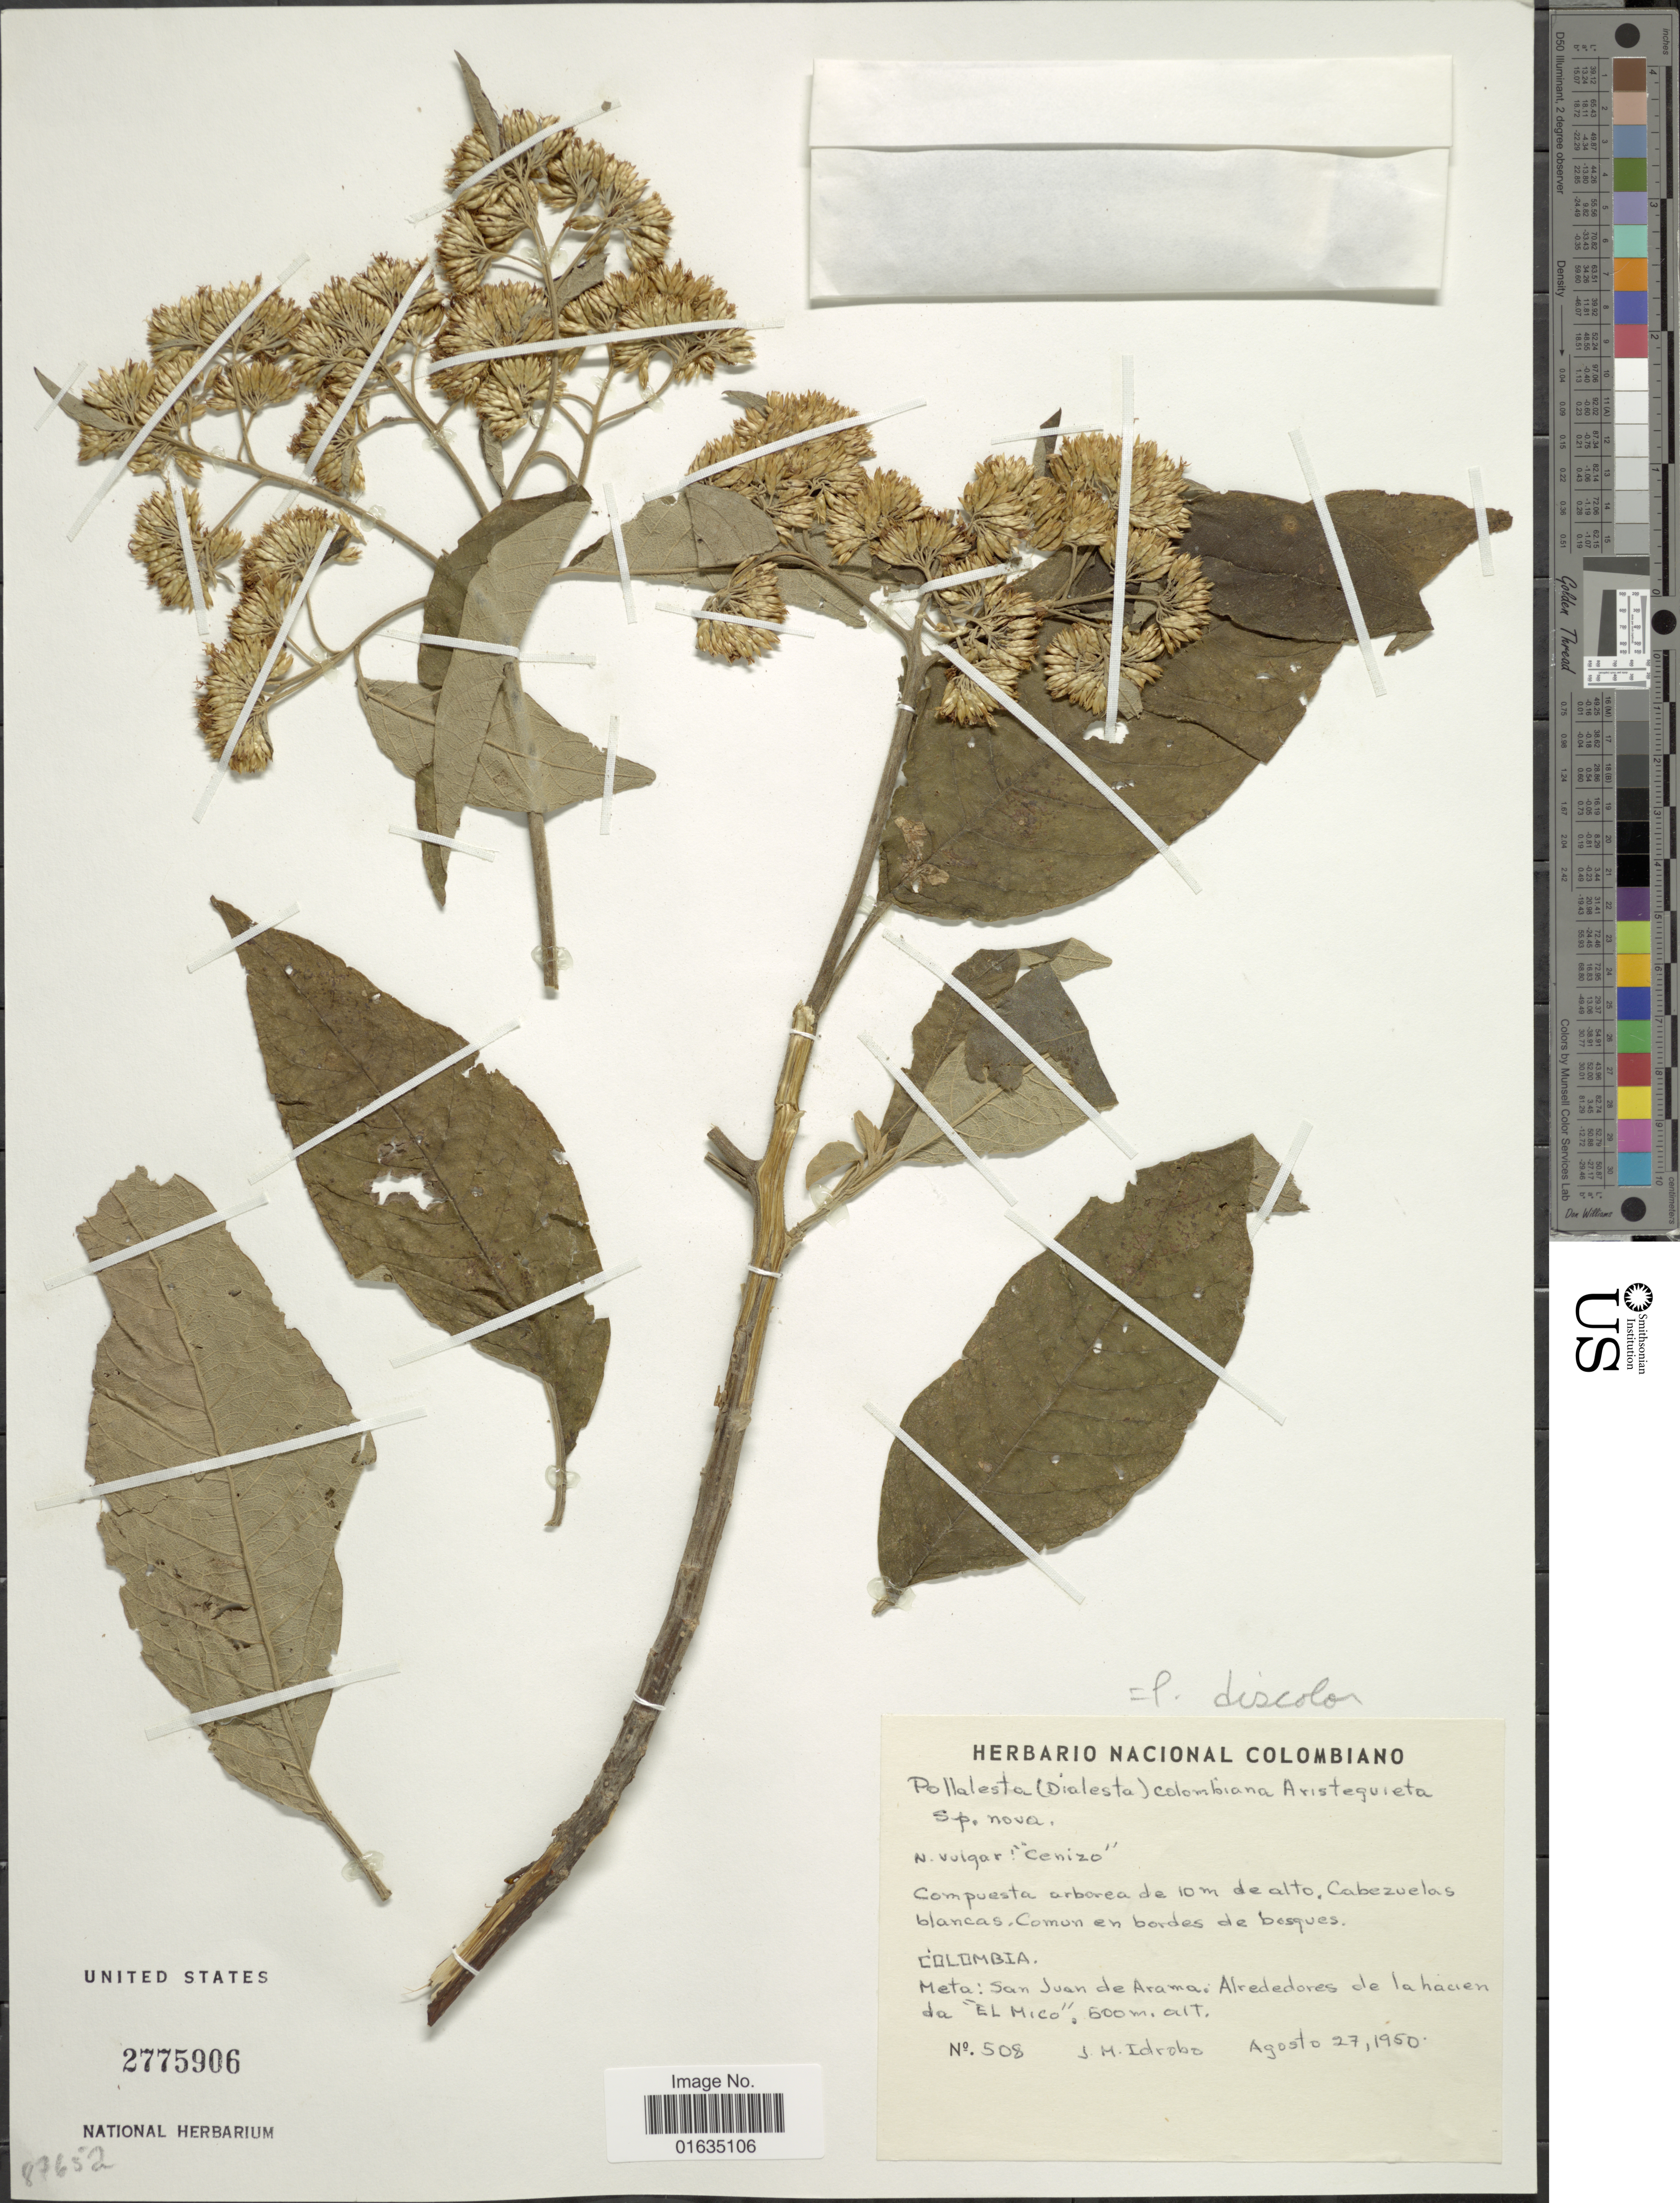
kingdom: Plantae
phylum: Tracheophyta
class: Magnoliopsida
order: Asterales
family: Asteraceae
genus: Pollalesta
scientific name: Pollalesta discolor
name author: (Kunth) Aristeg.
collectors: J. M. Idrobo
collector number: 508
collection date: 1950-08-27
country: Colombia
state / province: Meta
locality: San Juan de Arama, Alrededores de la hacienda El Mico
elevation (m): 500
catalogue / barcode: US 2775906